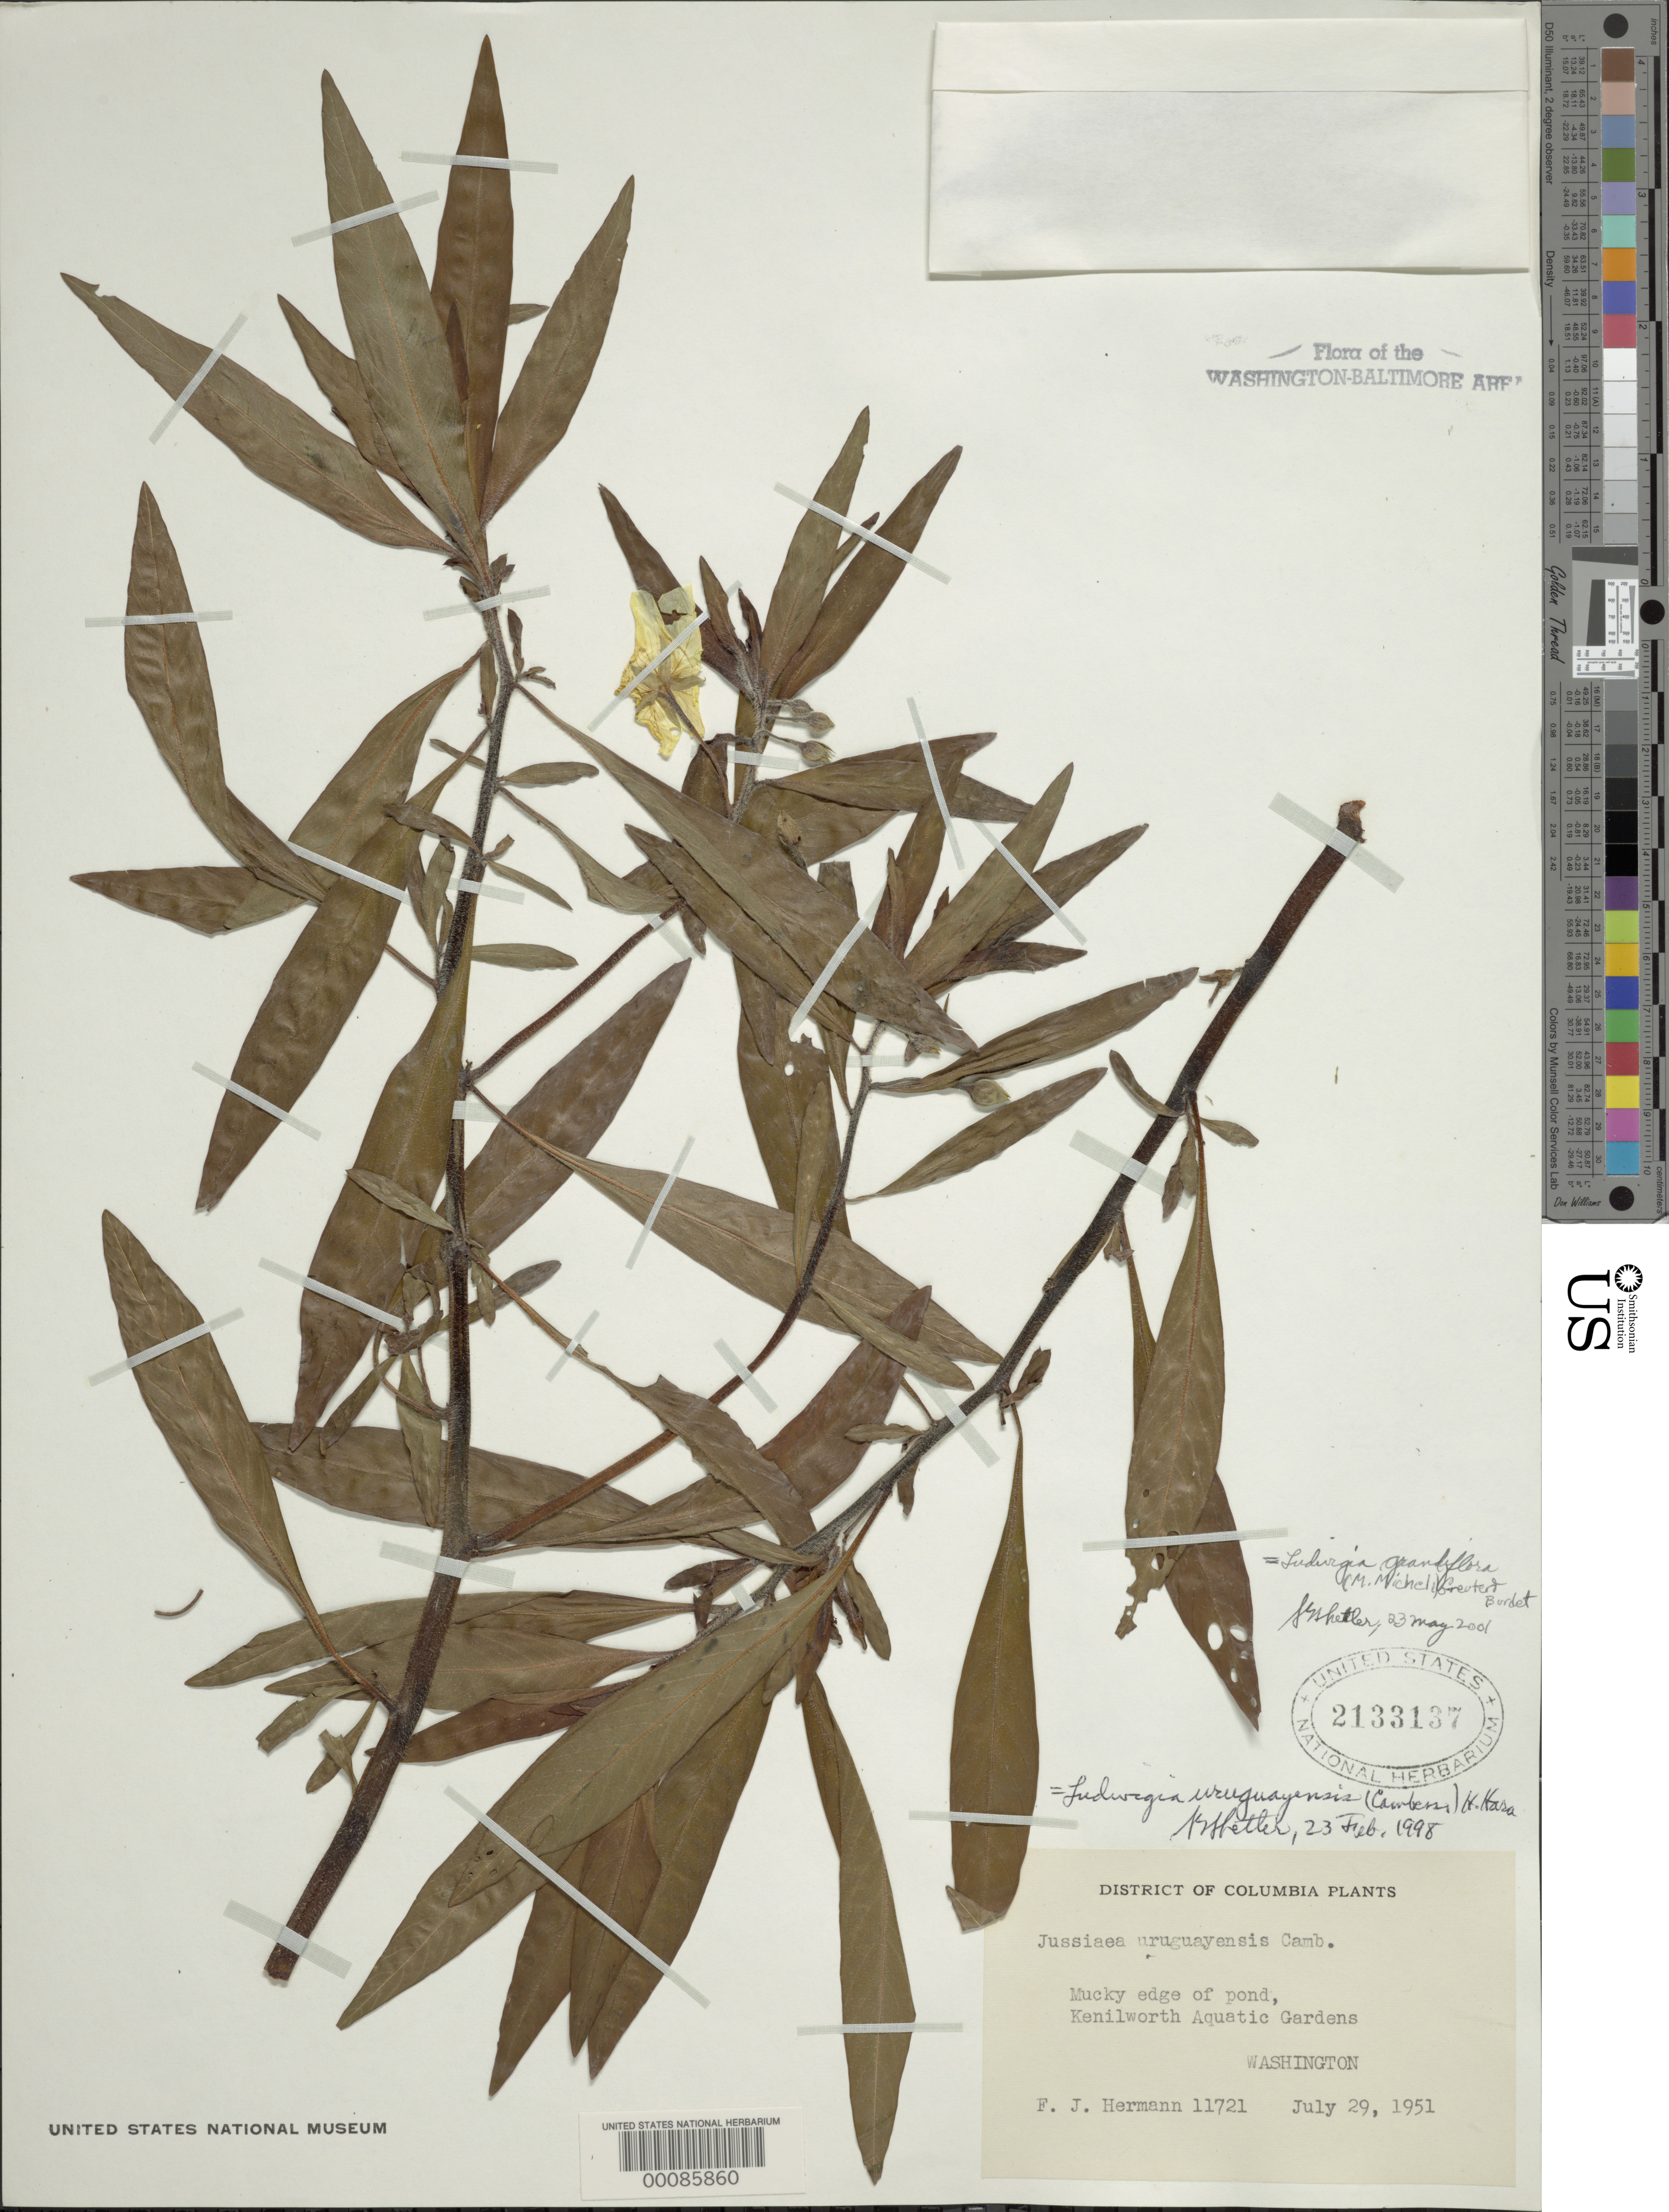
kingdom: Plantae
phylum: Tracheophyta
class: Magnoliopsida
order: Myrtales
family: Onagraceae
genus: Ludwigia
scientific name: Ludwigia grandiflora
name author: (Michx.) Greuter & Burdet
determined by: Shetler, Stanwyn G., (US), NMNH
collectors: F. J. Hermann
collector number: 11721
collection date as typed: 29 Jul 1951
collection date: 1951-07-29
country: United States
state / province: District of Columbia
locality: Kenilworth Aquatic Gardens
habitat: Mucky edge of pond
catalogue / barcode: US 2133137